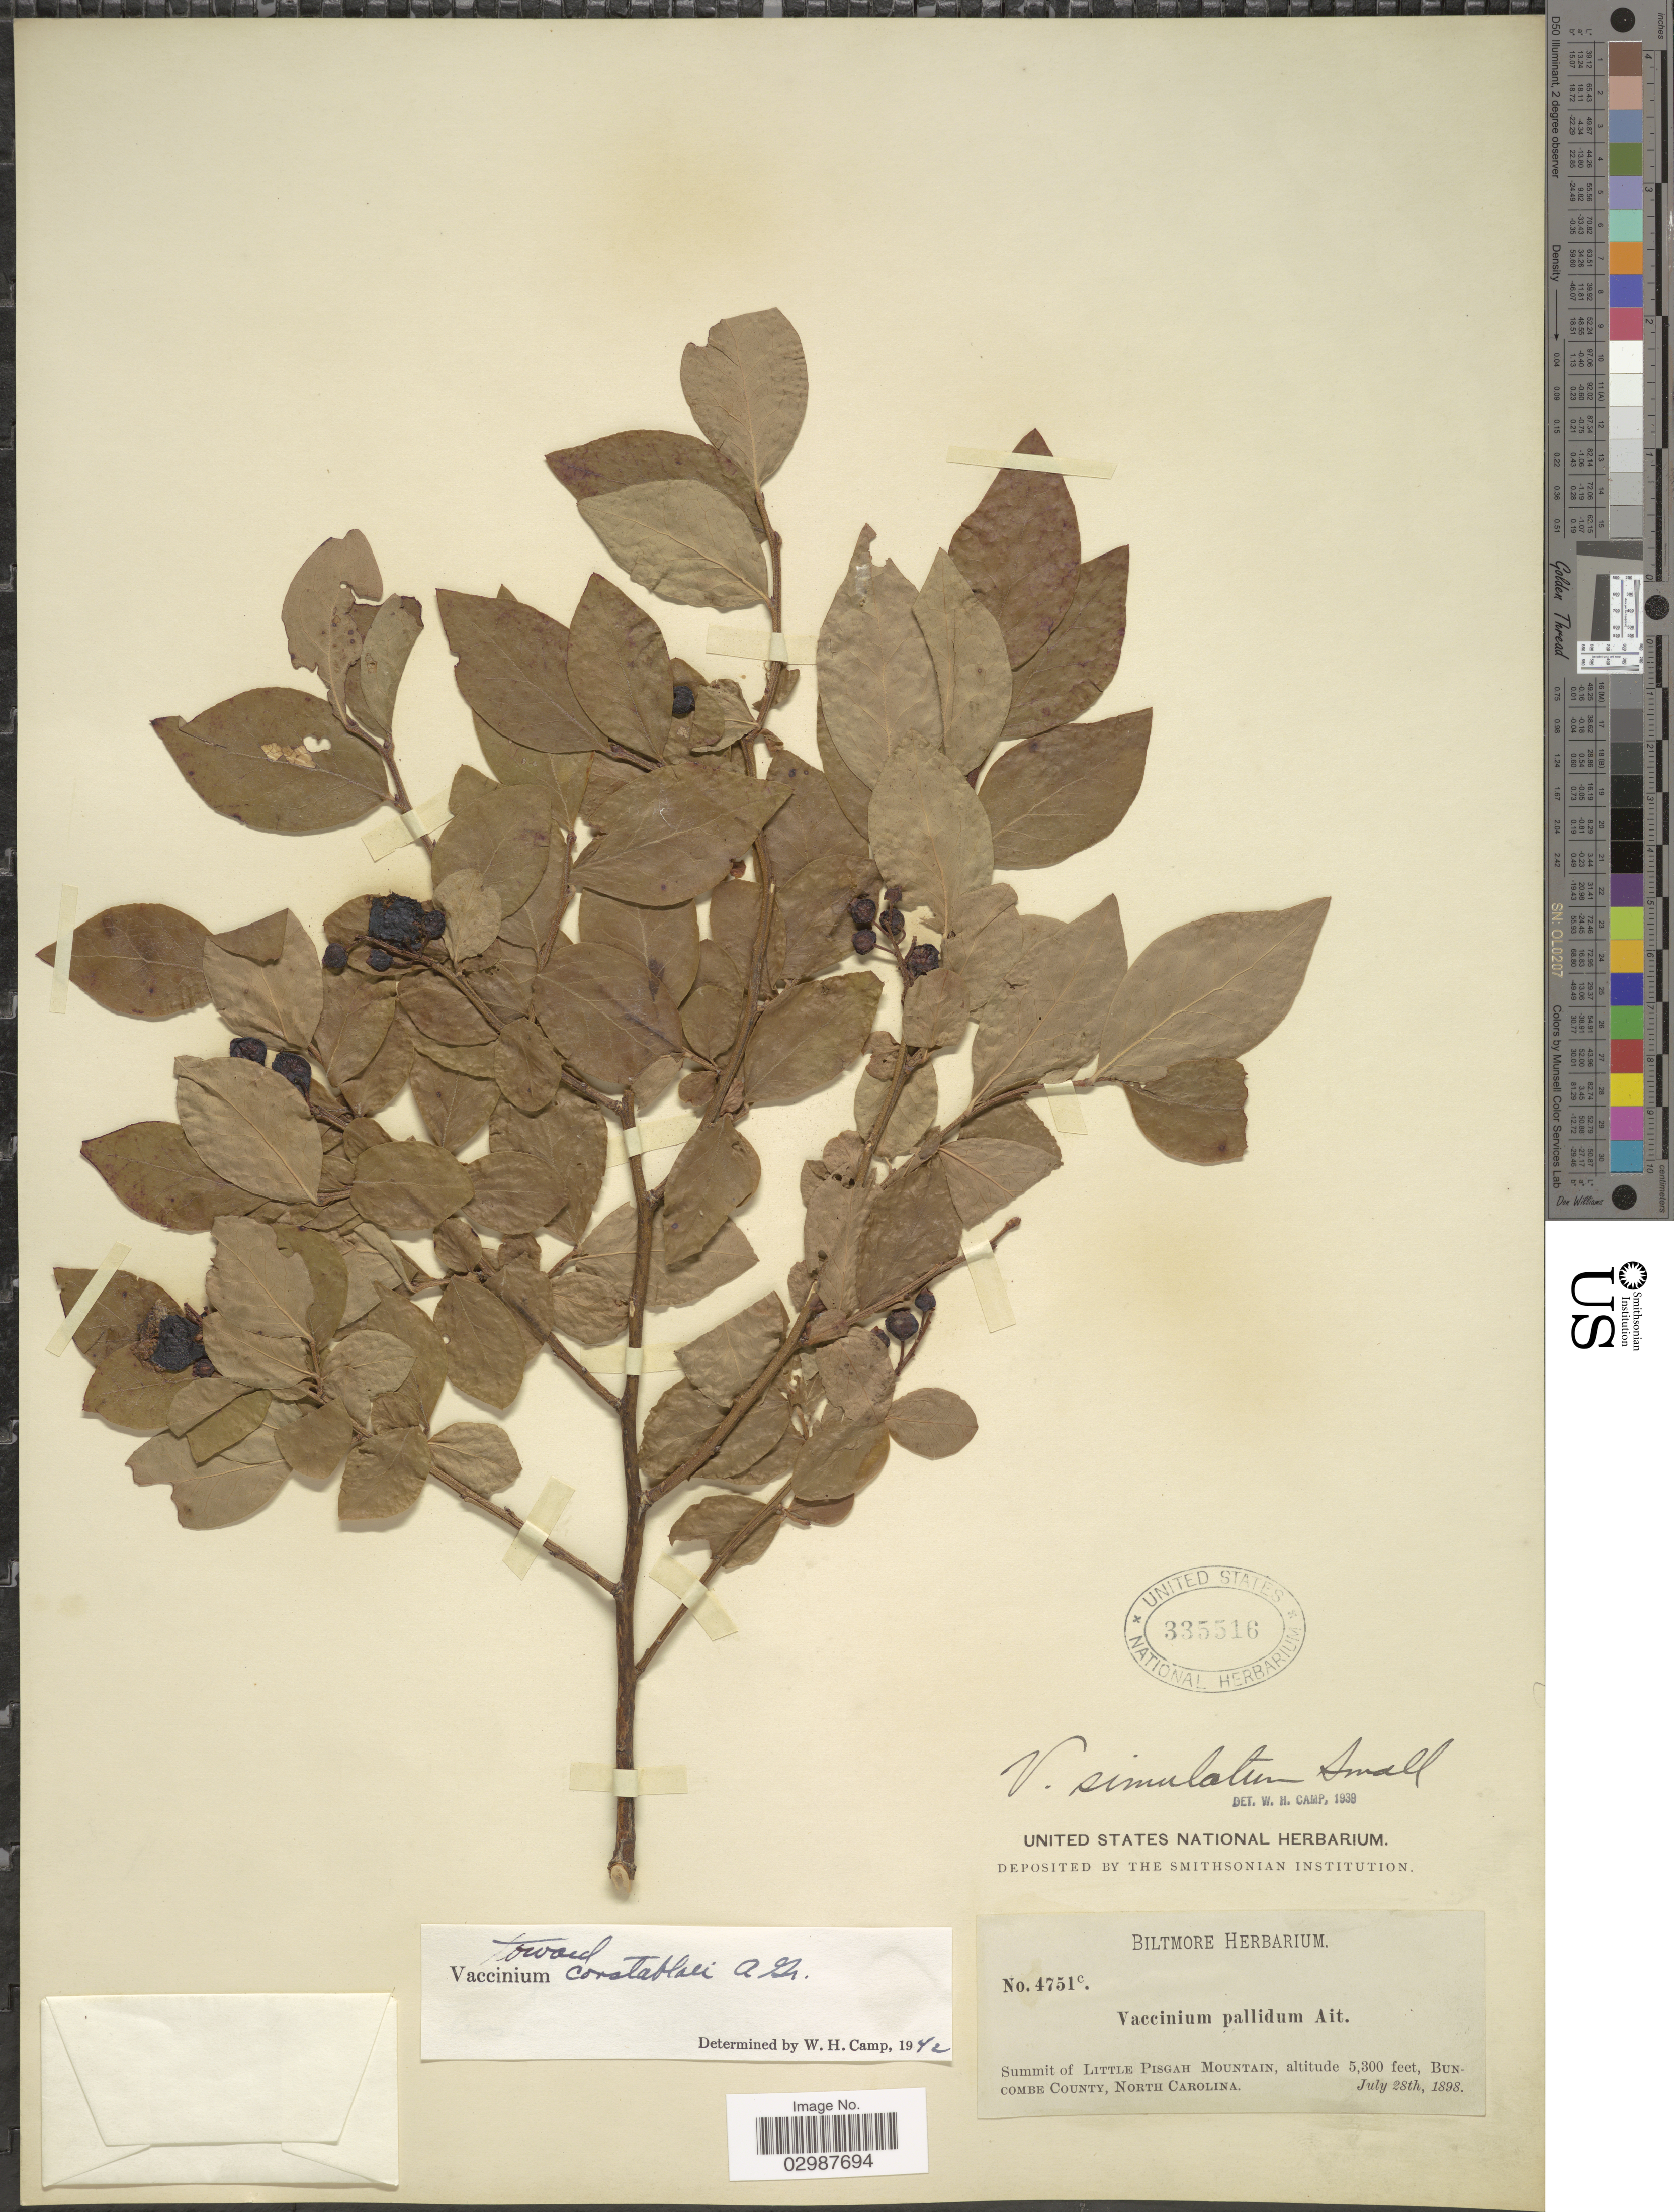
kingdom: Plantae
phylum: Tracheophyta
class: Magnoliopsida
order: Ericales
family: Ericaceae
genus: Vaccinium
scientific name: Vaccinium constablaei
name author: A. Gray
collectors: ex herb. Biltmore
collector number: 4751c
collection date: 1898-07-28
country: United States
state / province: North Carolina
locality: Summit of Little Pisgah Mountain, Buncombe County.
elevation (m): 1615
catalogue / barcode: US 335516